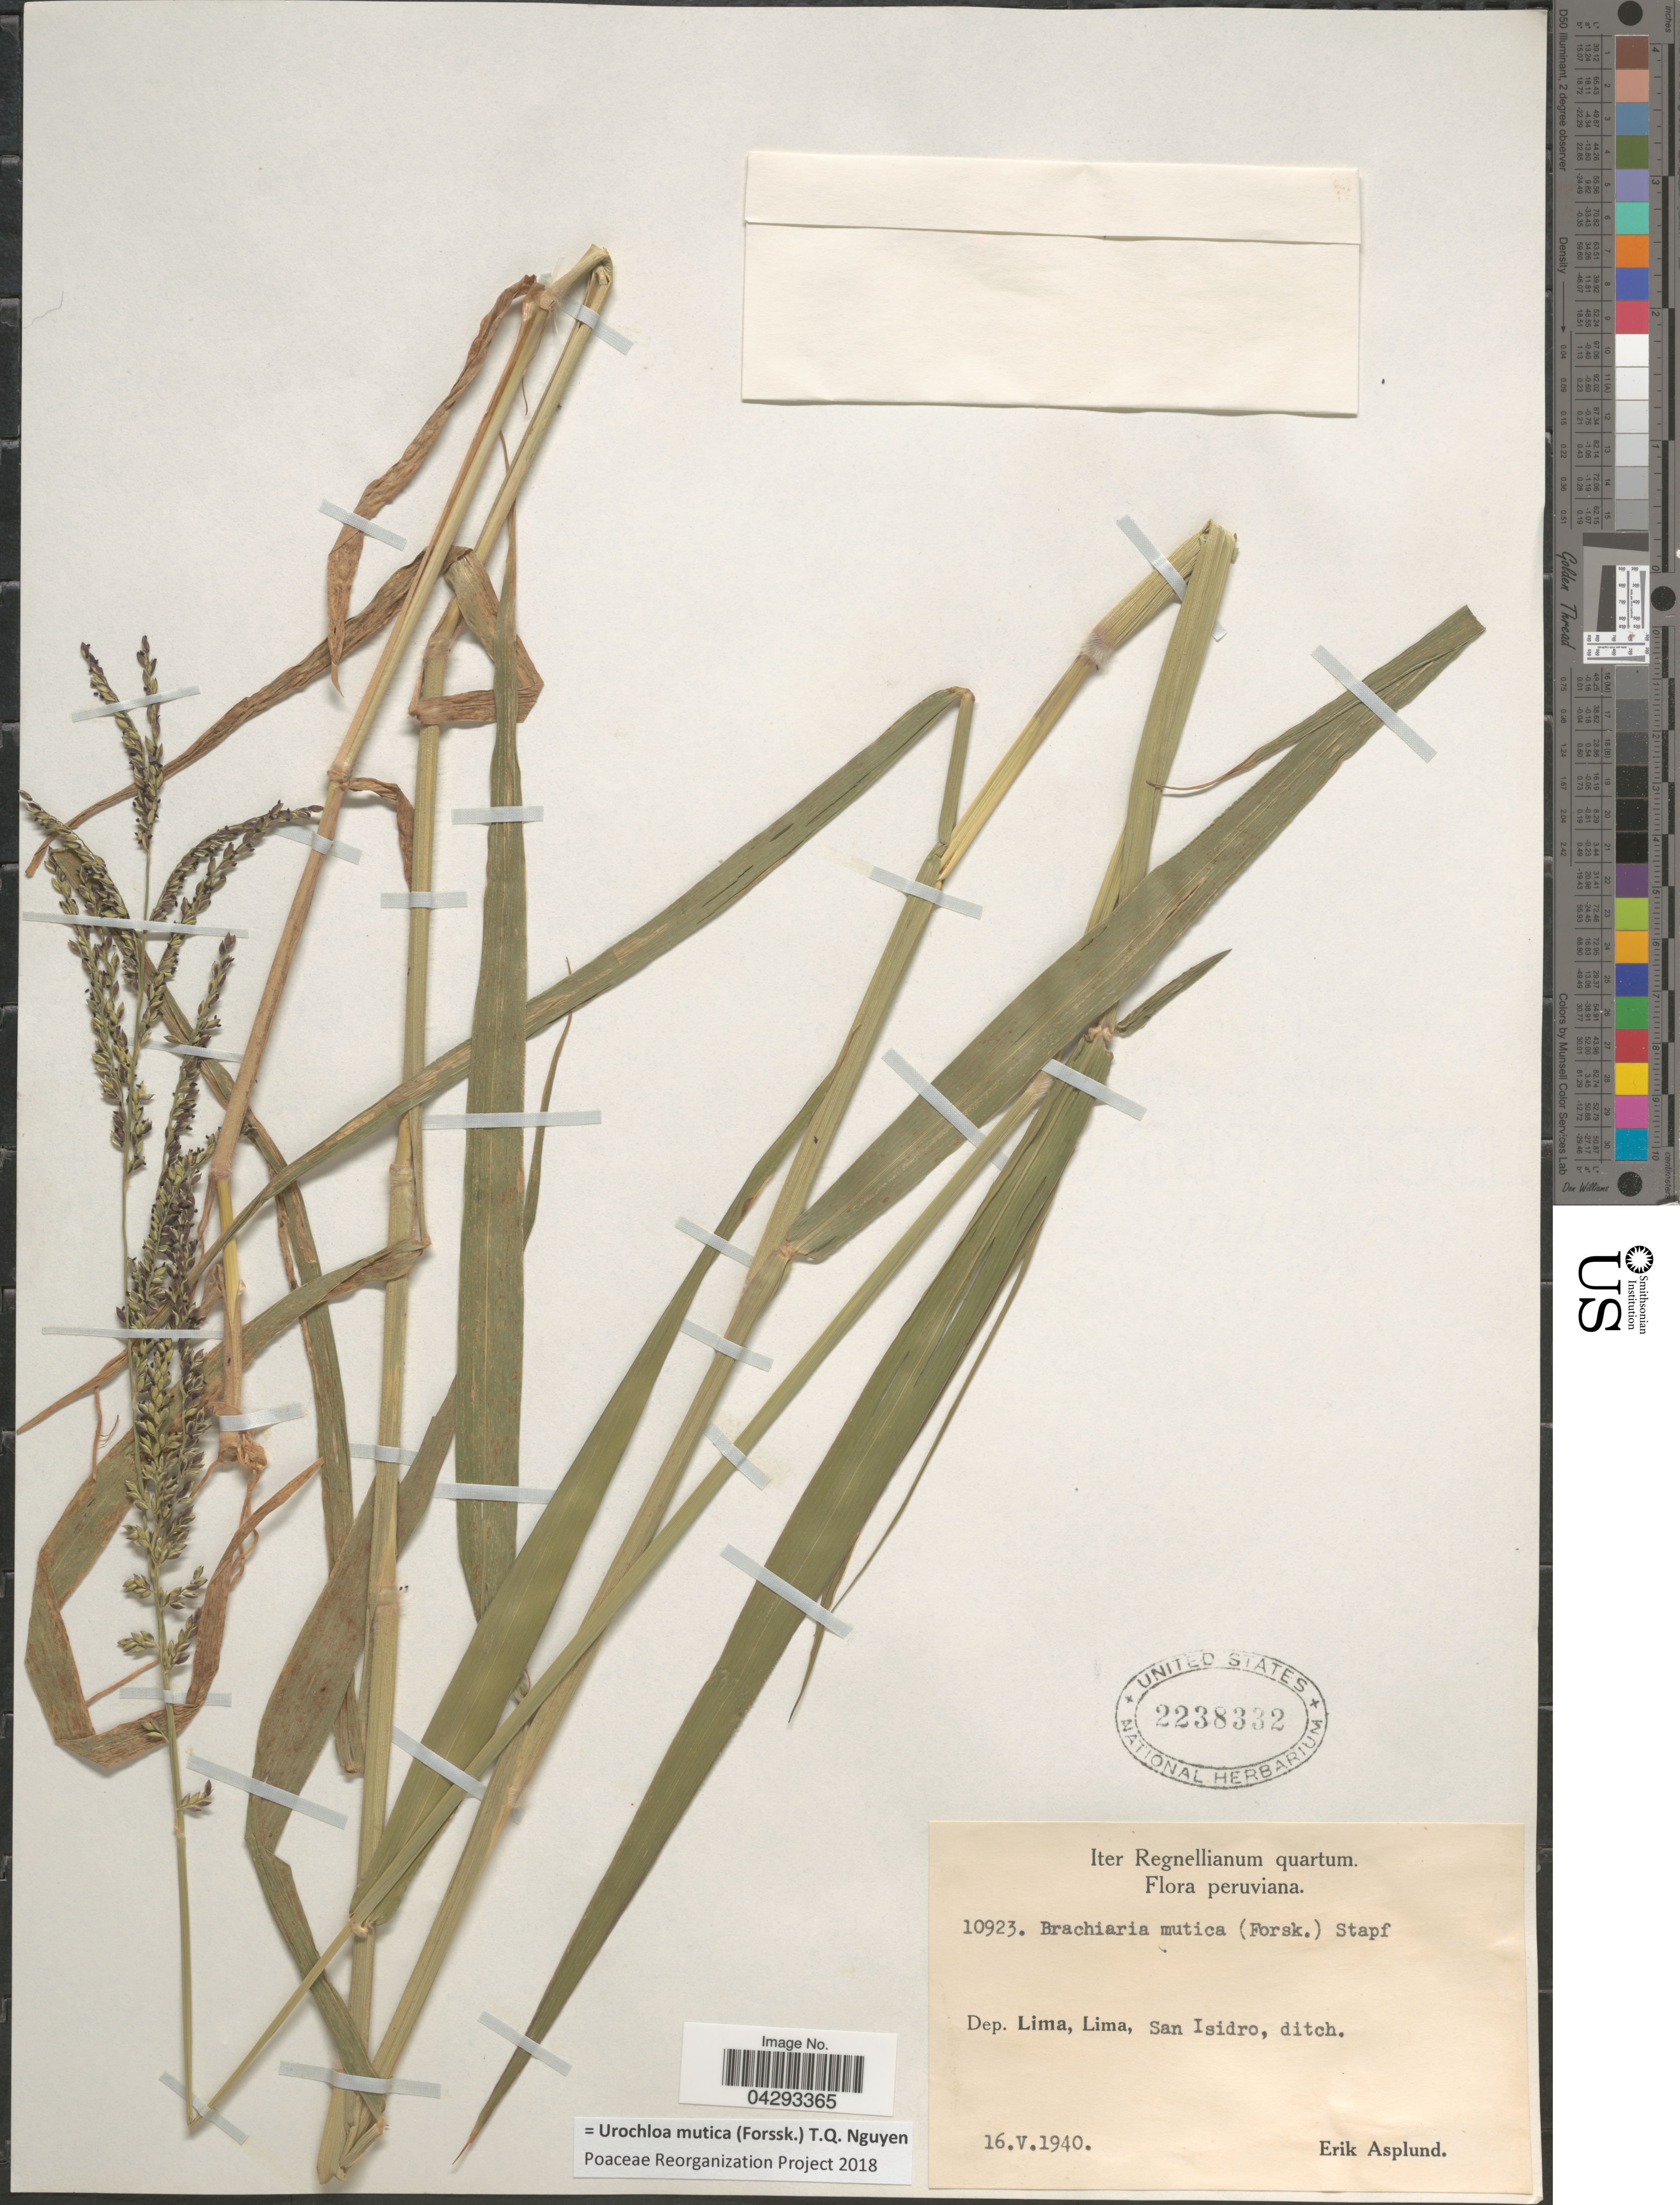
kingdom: Plantae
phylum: Tracheophyta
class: Liliopsida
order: Poales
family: Poaceae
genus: Urochloa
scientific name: Urochloa mutica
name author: (Forssk.) T.Q. Nguyen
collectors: E. Asplund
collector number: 10923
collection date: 1940-05-16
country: Peru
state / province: Lima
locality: Dep. Lima, Lima, San Isidoro, ditch.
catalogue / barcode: US 2238332